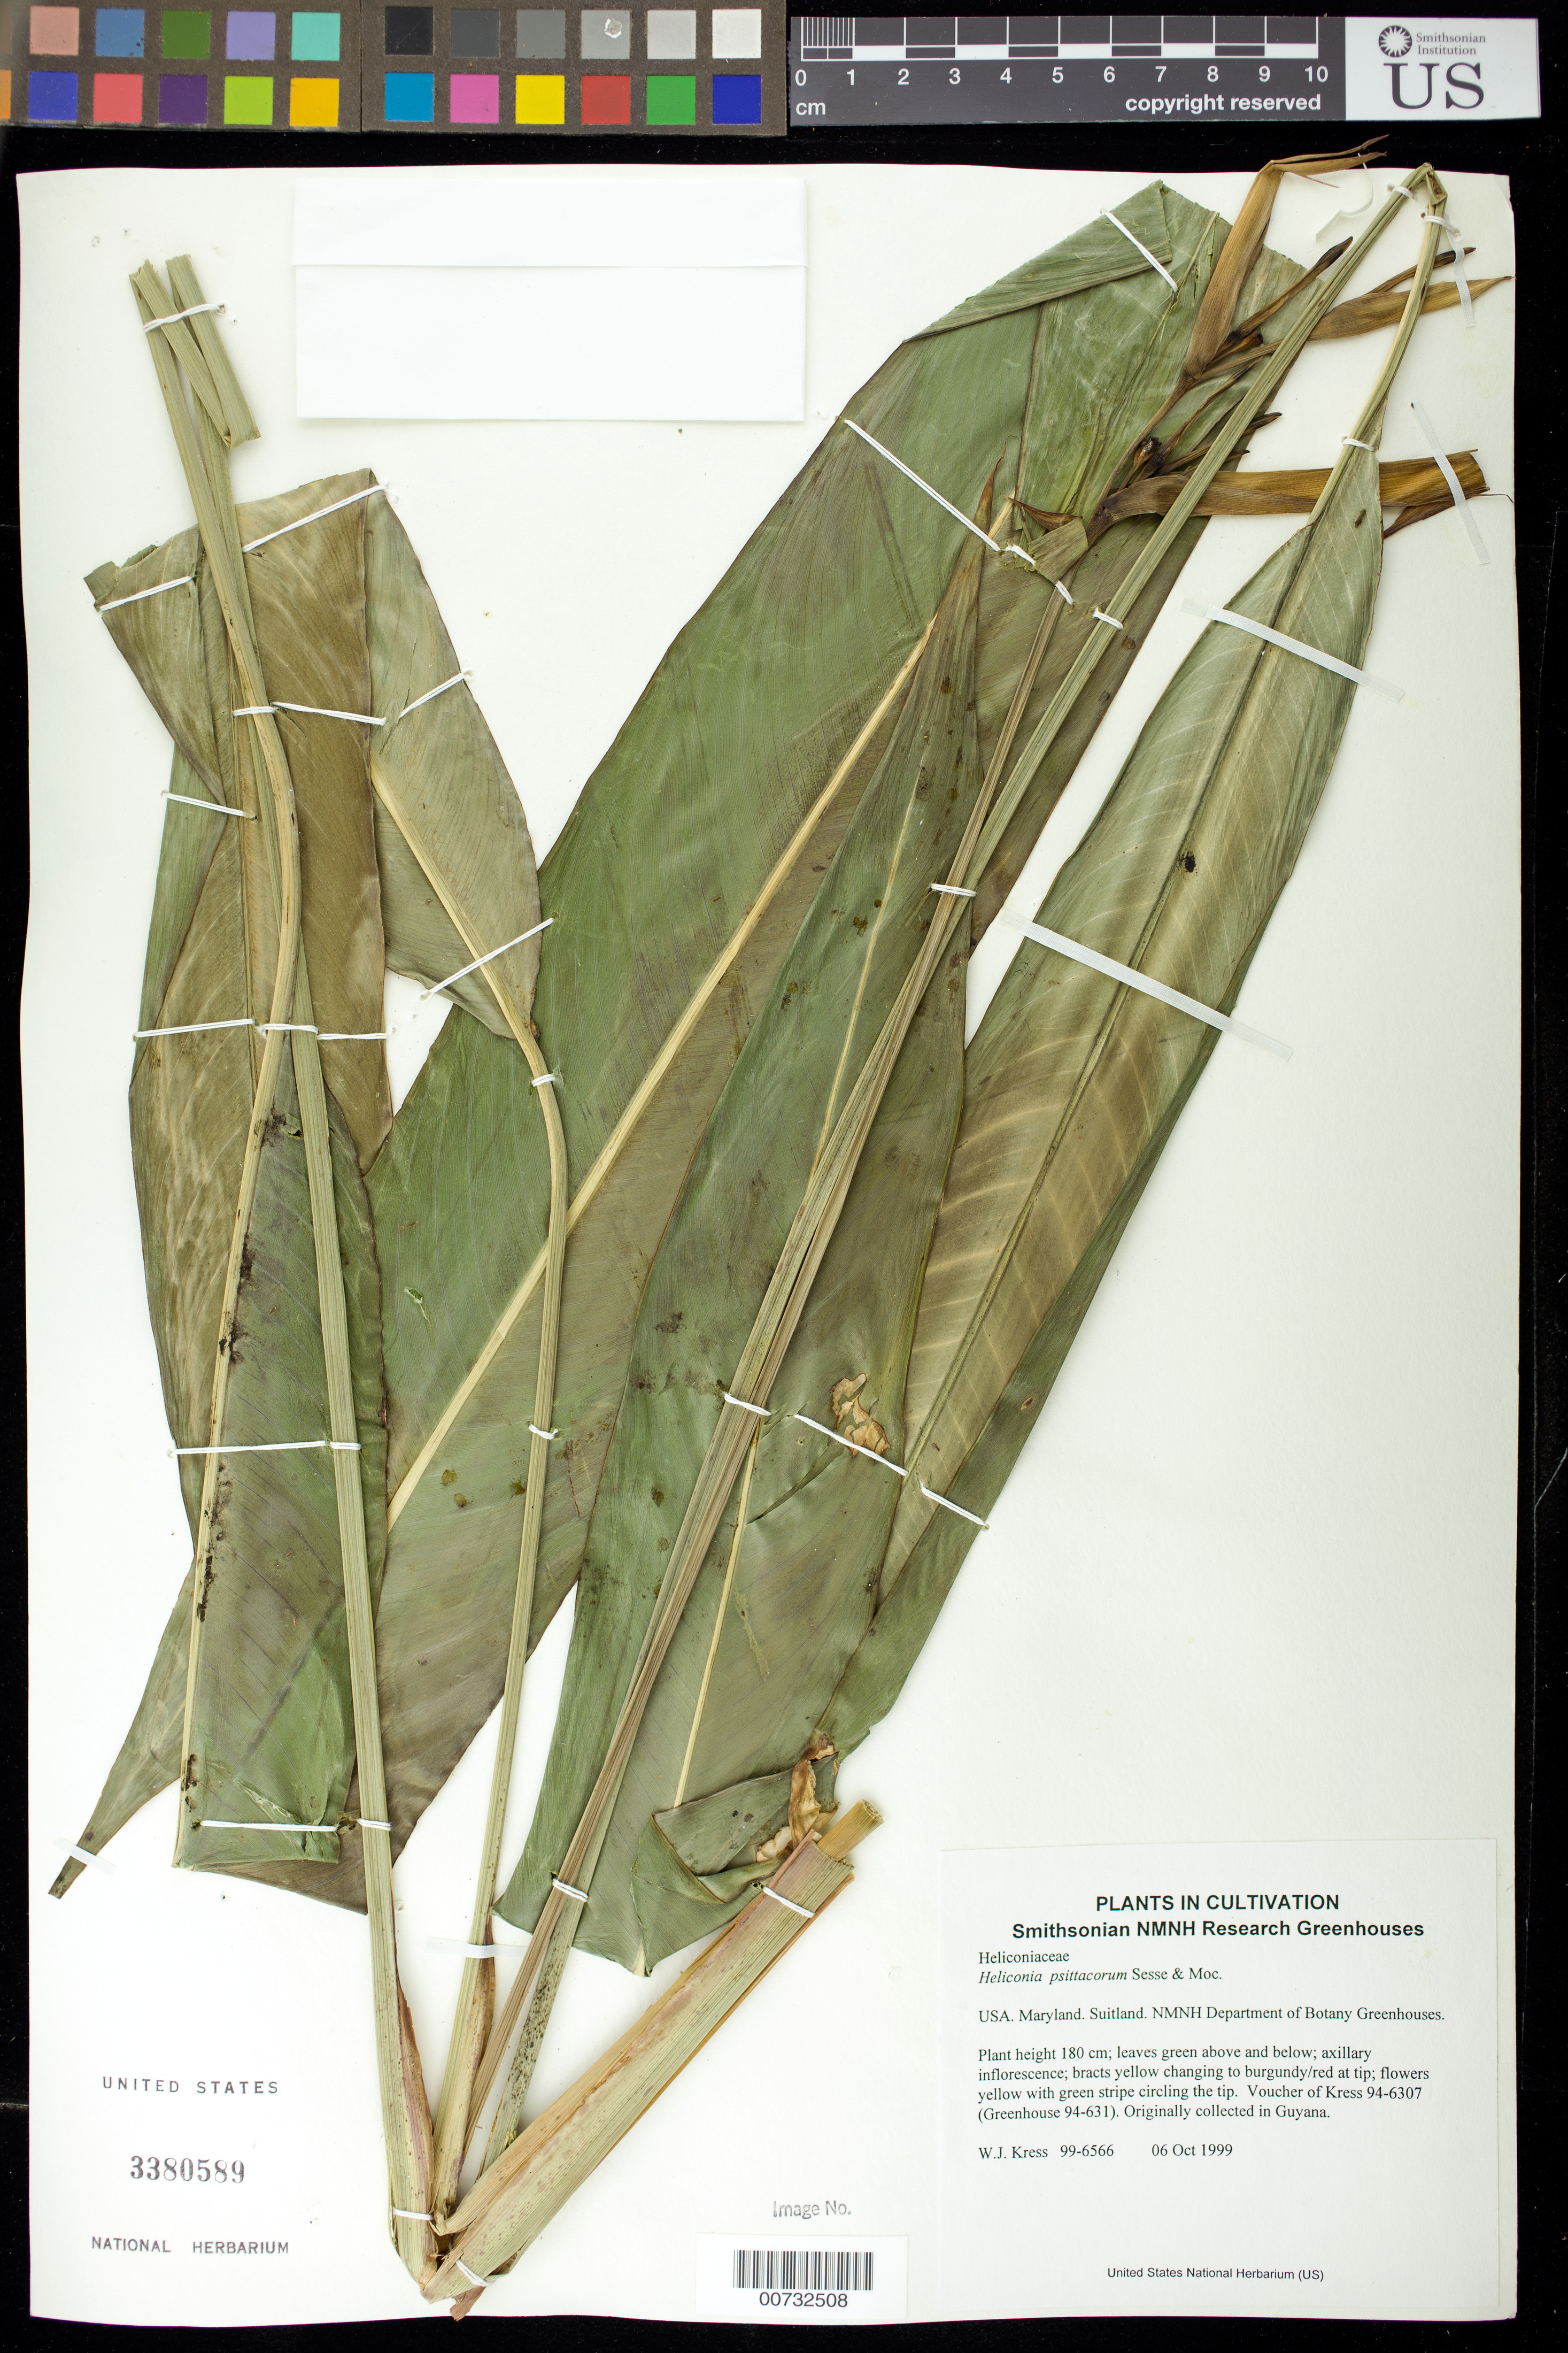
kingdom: Plantae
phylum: Tracheophyta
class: Liliopsida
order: Zingiberales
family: Heliconiaceae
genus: Heliconia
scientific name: Heliconia psittacorum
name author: L. f.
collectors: W. J. Kress & M. Bordelon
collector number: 99-6566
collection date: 1999-10-06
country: United States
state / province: Maryland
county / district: Prince George's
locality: NMNH Botany Research Greenhouses. Suitland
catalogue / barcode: US 3380589